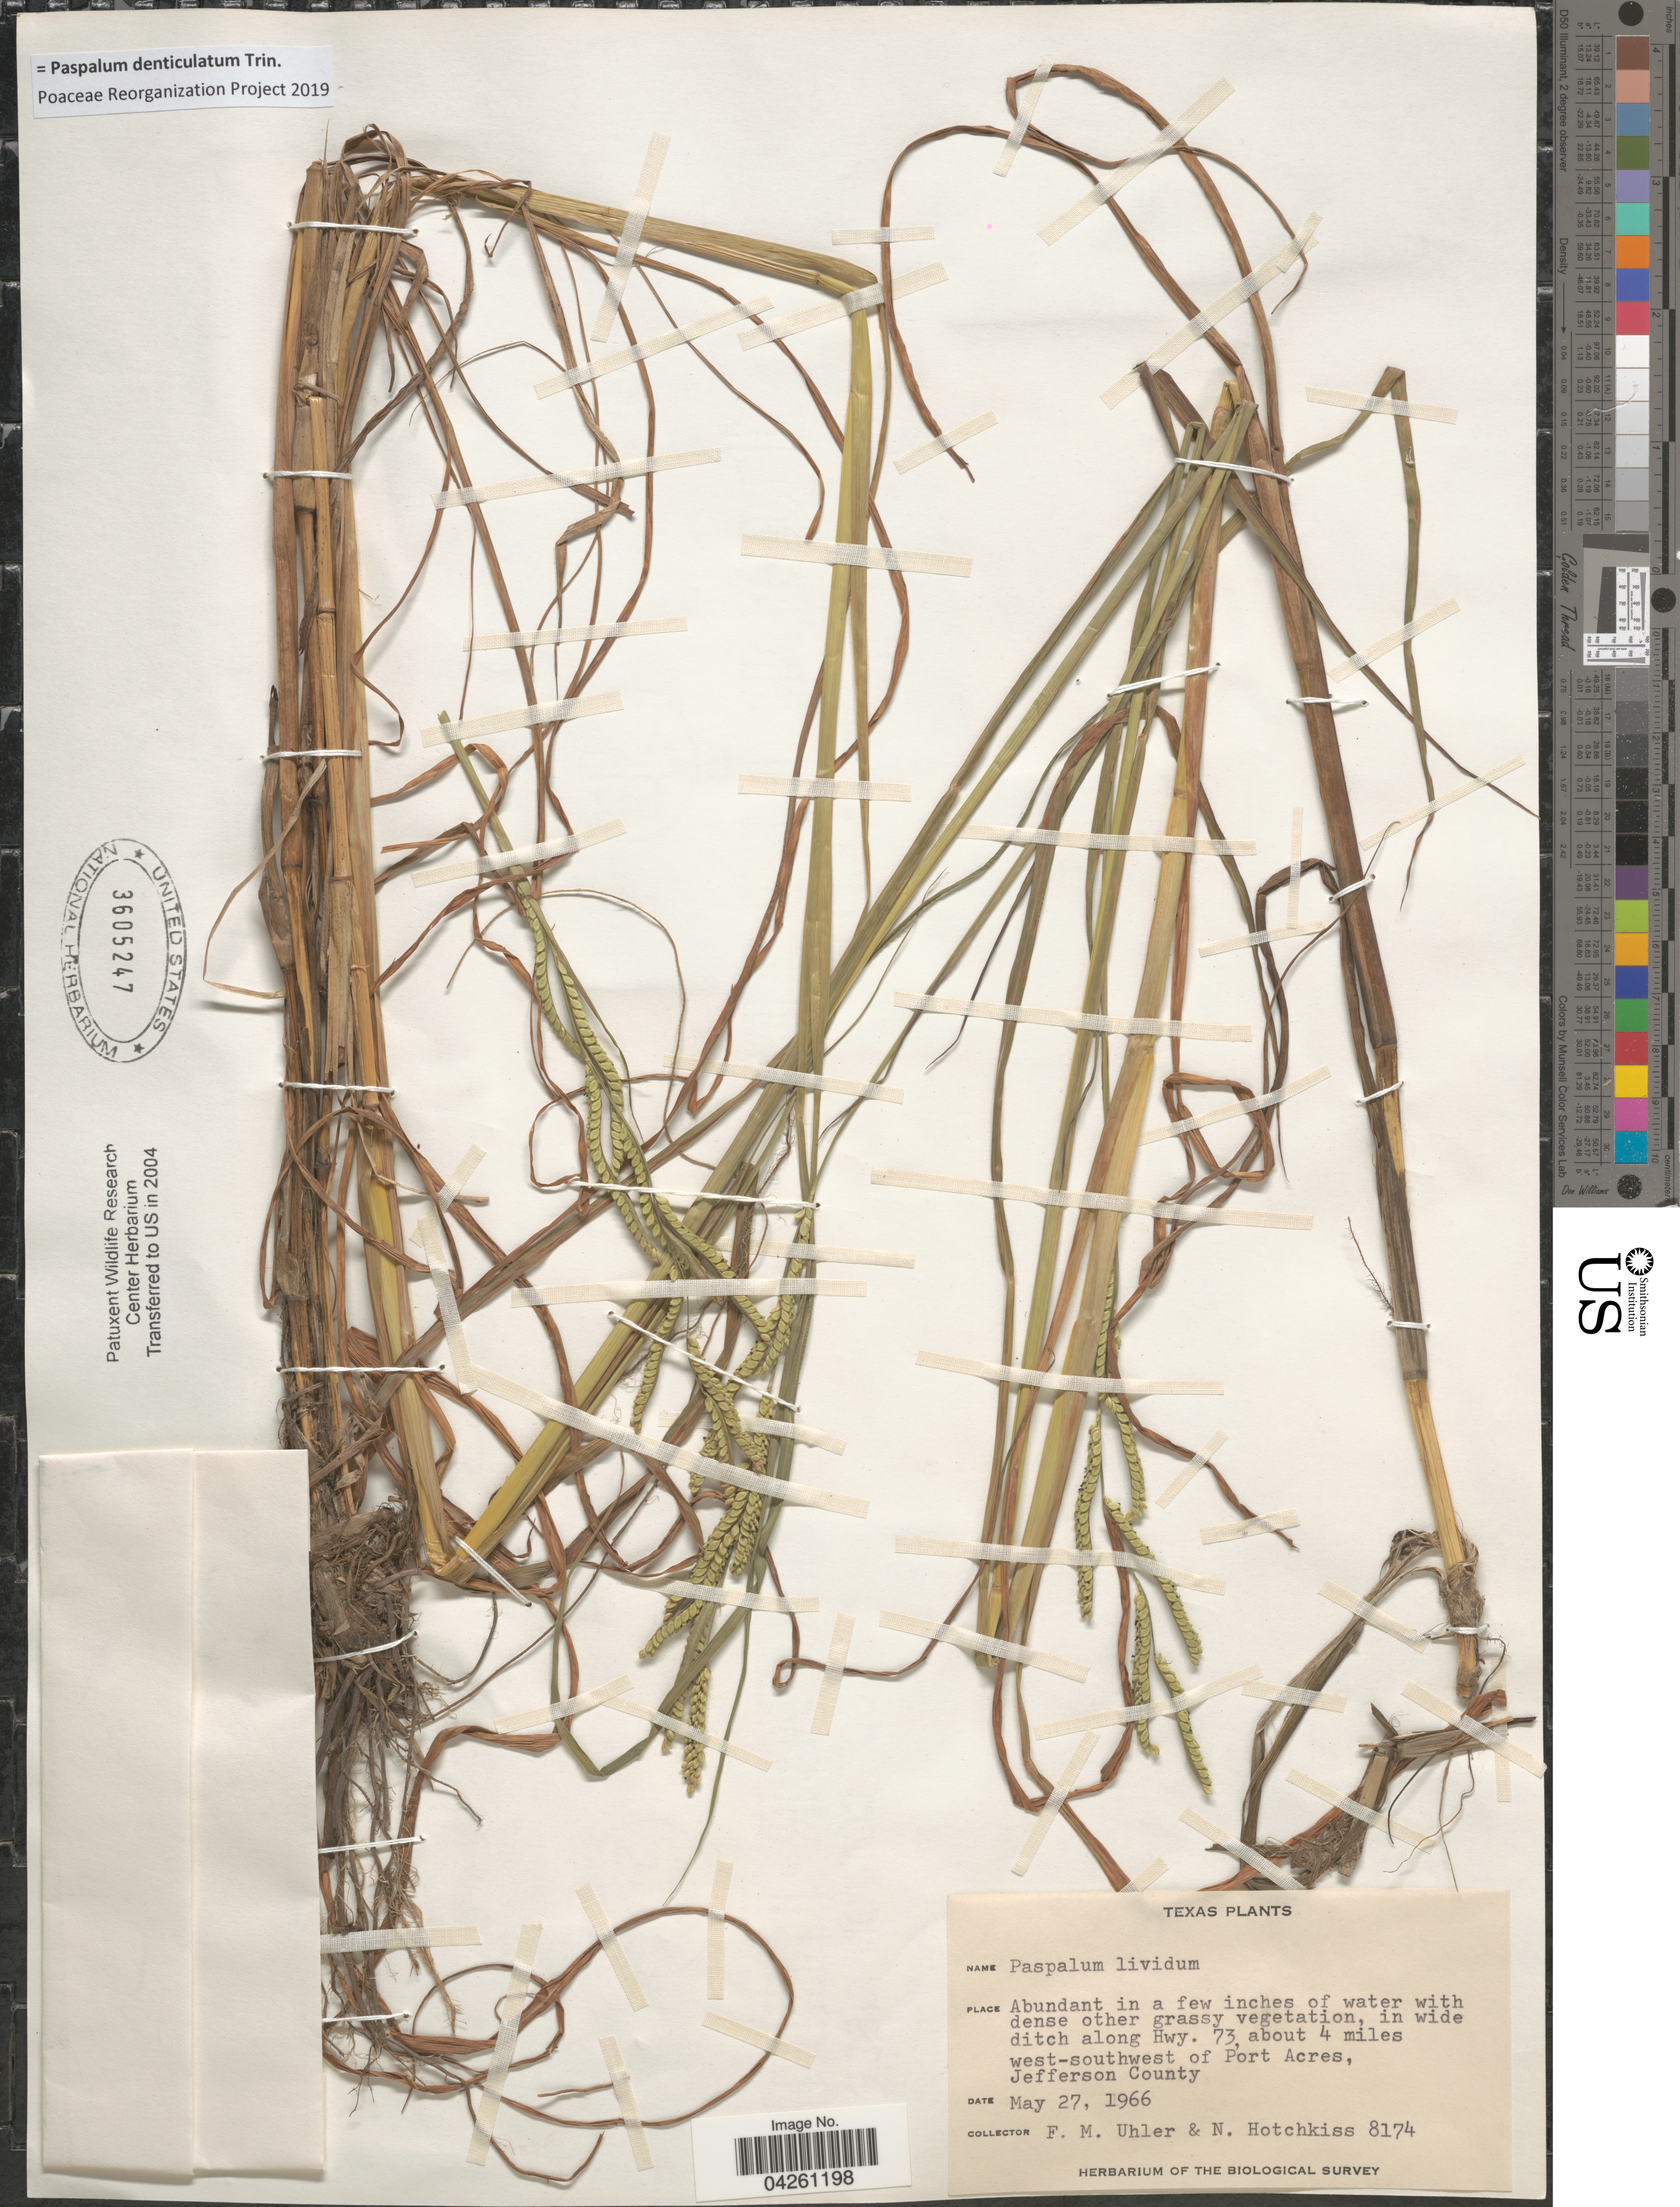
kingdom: Plantae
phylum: Tracheophyta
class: Liliopsida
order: Poales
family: Poaceae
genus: Paspalum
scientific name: Paspalum denticulatum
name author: Trin.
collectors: F. M. Uhler & N. Hotchkiss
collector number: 8174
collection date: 1966-05-27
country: United States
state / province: Texas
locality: In wide ditch along Hwy. 73, about 4 miles west-southwest of Port Acres, Jefferson County. Biological Survey.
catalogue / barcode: US 3605247